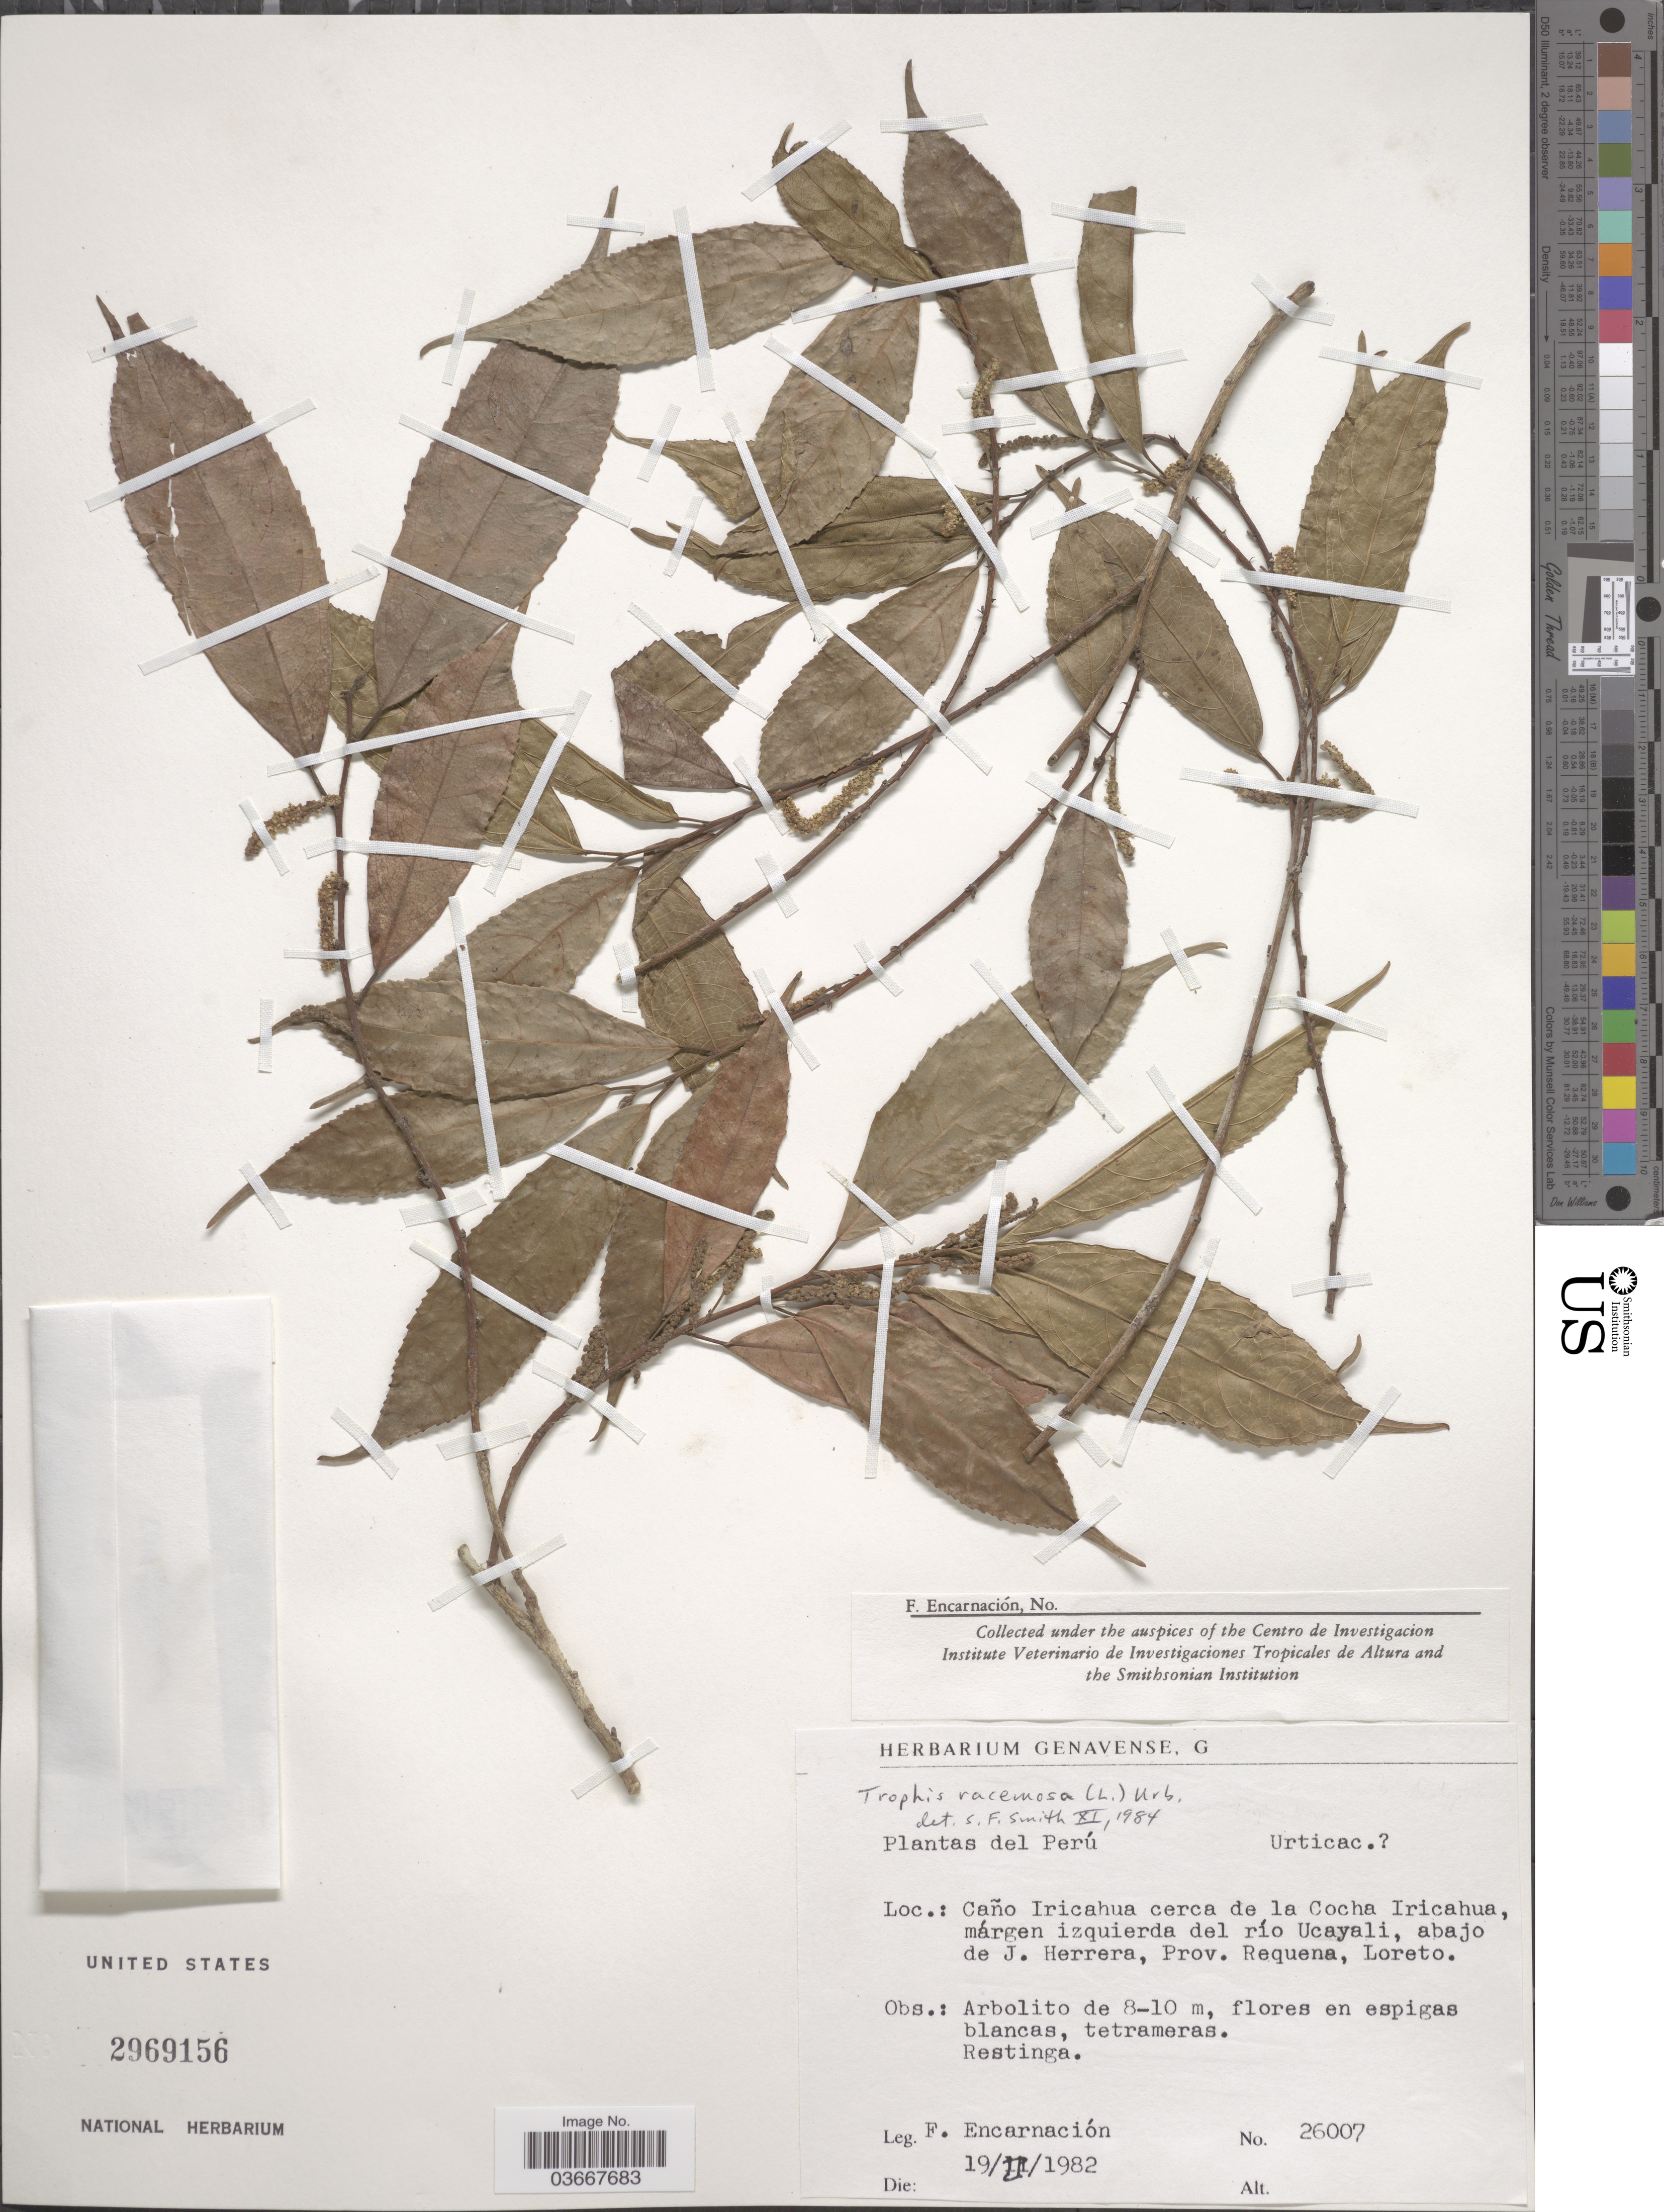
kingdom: Plantae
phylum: Tracheophyta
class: Magnoliopsida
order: Rosales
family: Moraceae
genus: Trophis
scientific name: Trophis racemosa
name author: (L.) Urb.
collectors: F. Encarnación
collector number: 26007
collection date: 1982-02-19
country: Peru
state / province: Loreto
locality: Caño Iricahua cerca de la Cocha Iricahua, márgen izquierda del río Ucayali, abajo de J. Herrera, Prov. Requena, Loreto.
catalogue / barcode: US 2969156